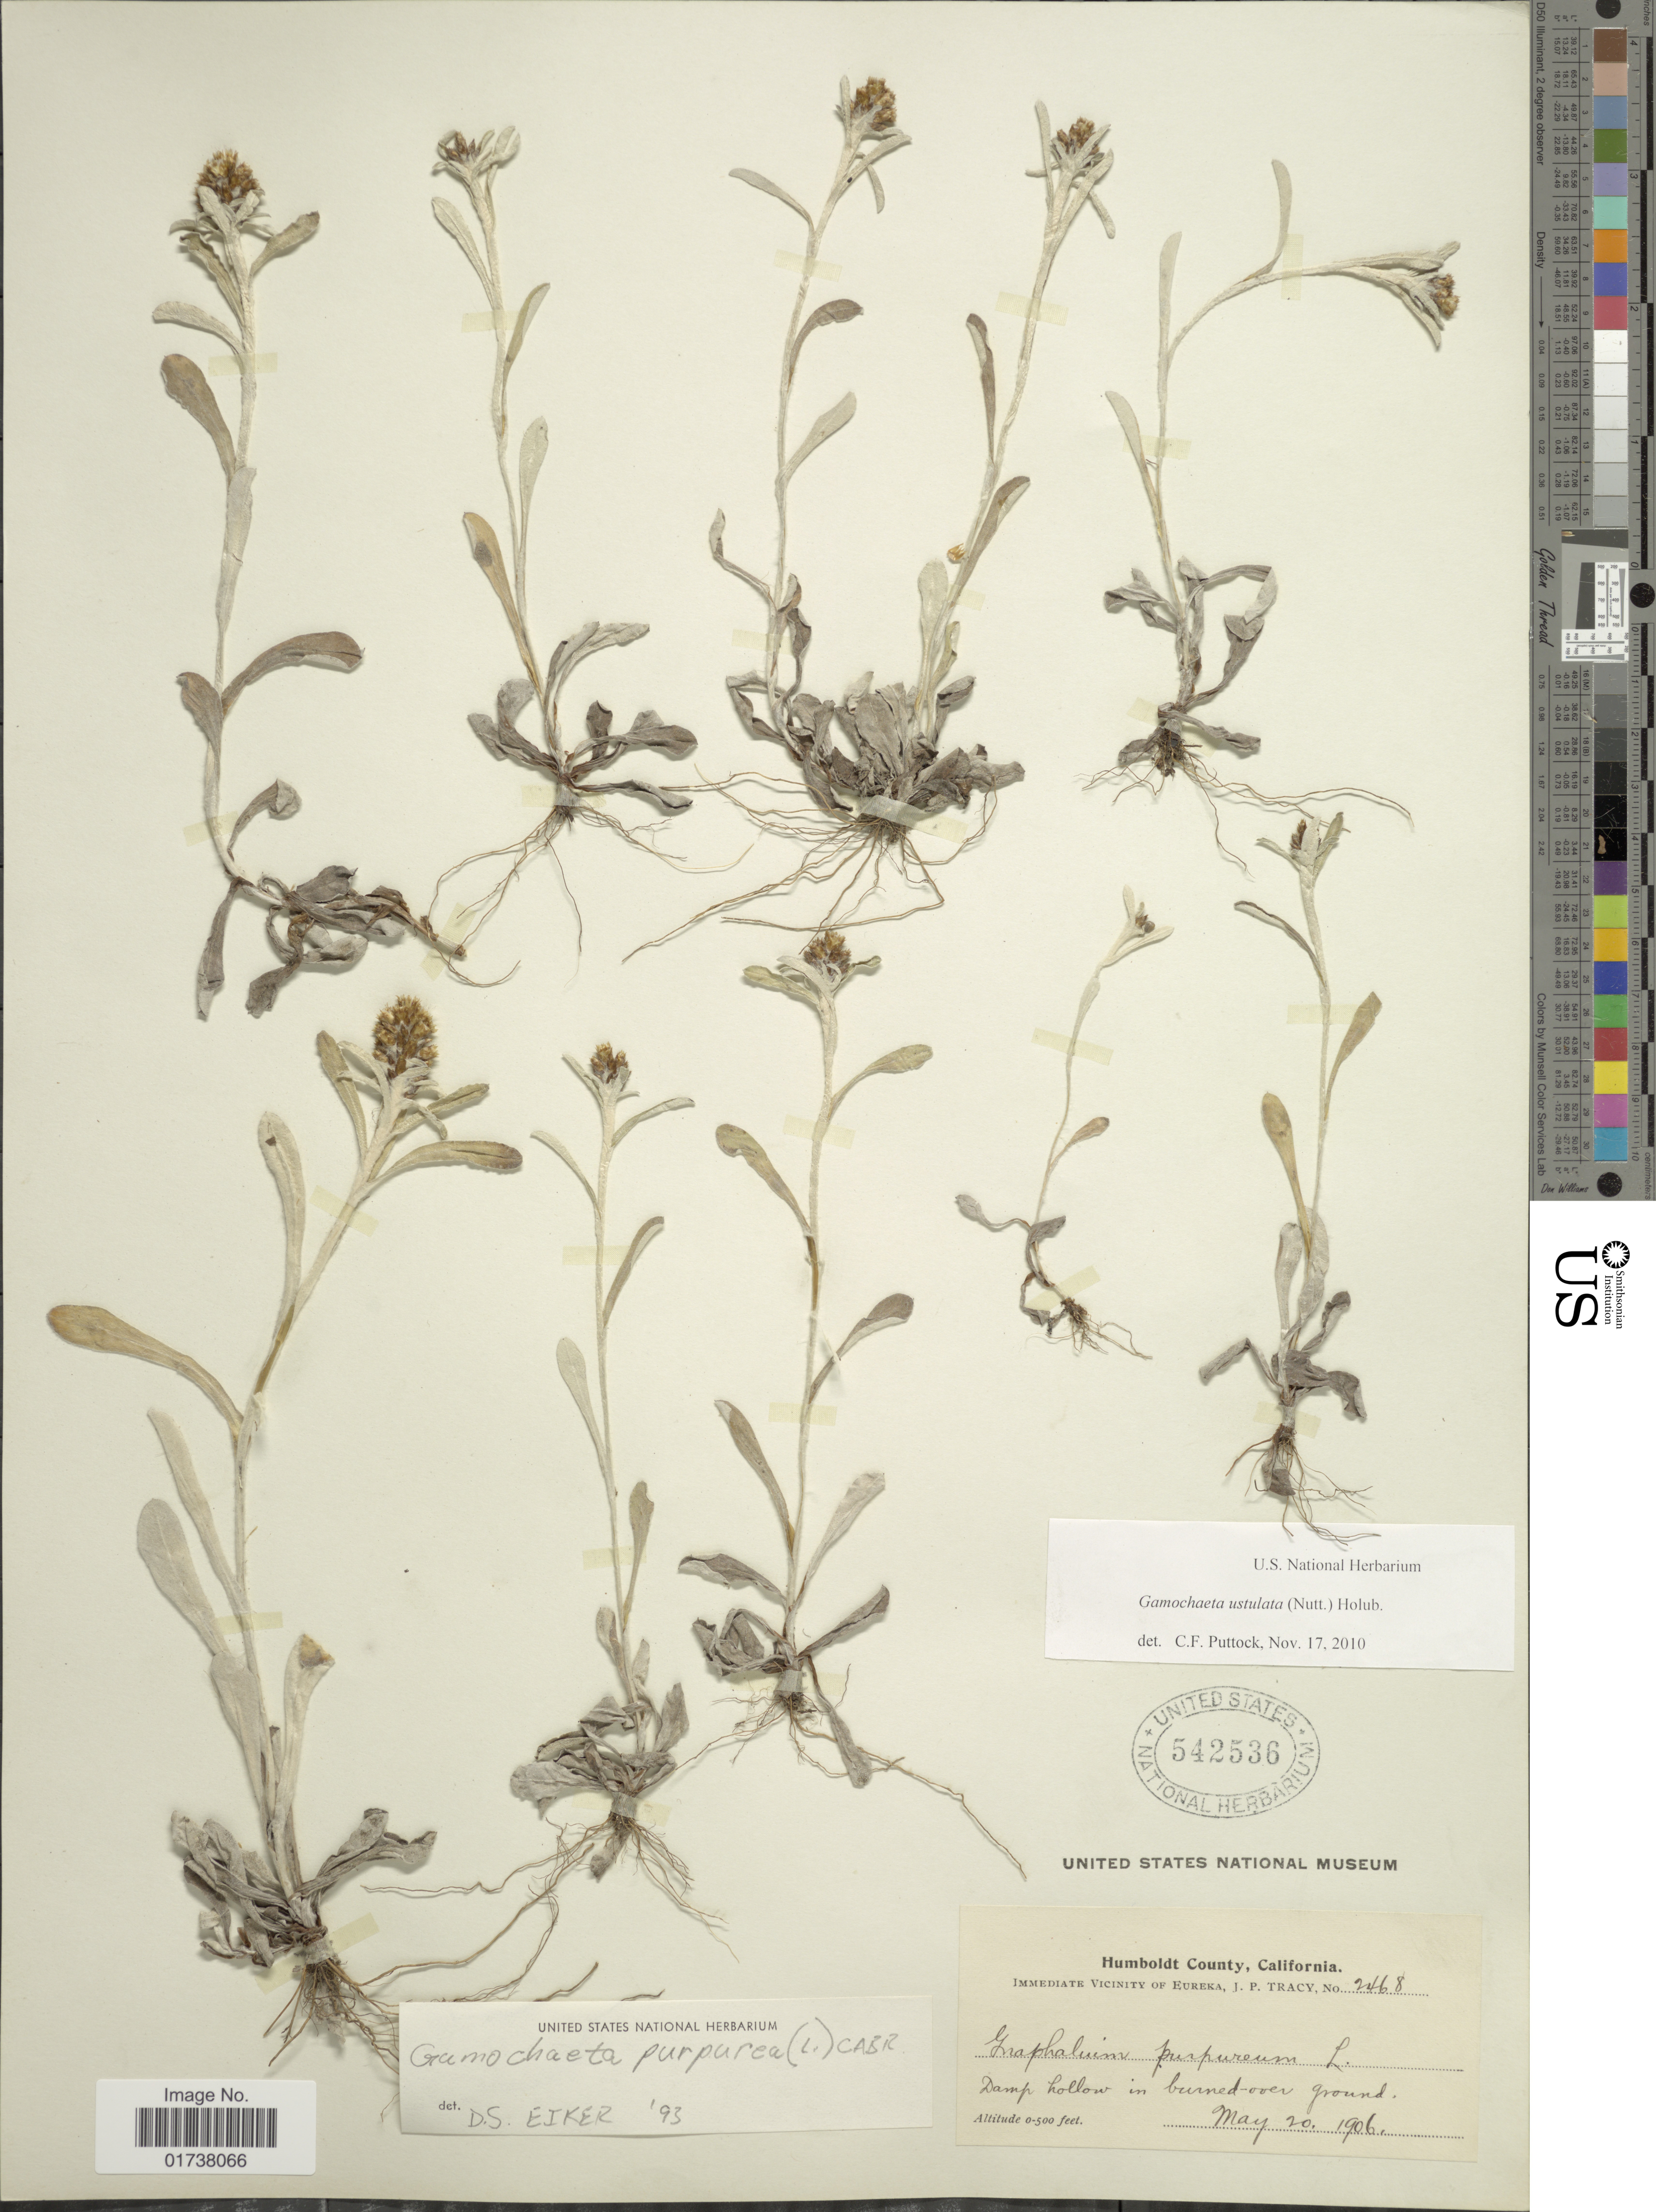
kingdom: Plantae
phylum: Tracheophyta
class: Magnoliopsida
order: Asterales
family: Asteraceae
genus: Gamochaeta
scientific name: Gamochaeta ustulata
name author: (Nutt.) Holub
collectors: J. Tracy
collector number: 2468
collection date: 1906-05-20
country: United States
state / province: California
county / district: Humboldt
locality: Humboldt County, Immediate Vicinity of Eureka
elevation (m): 0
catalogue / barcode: US 542536